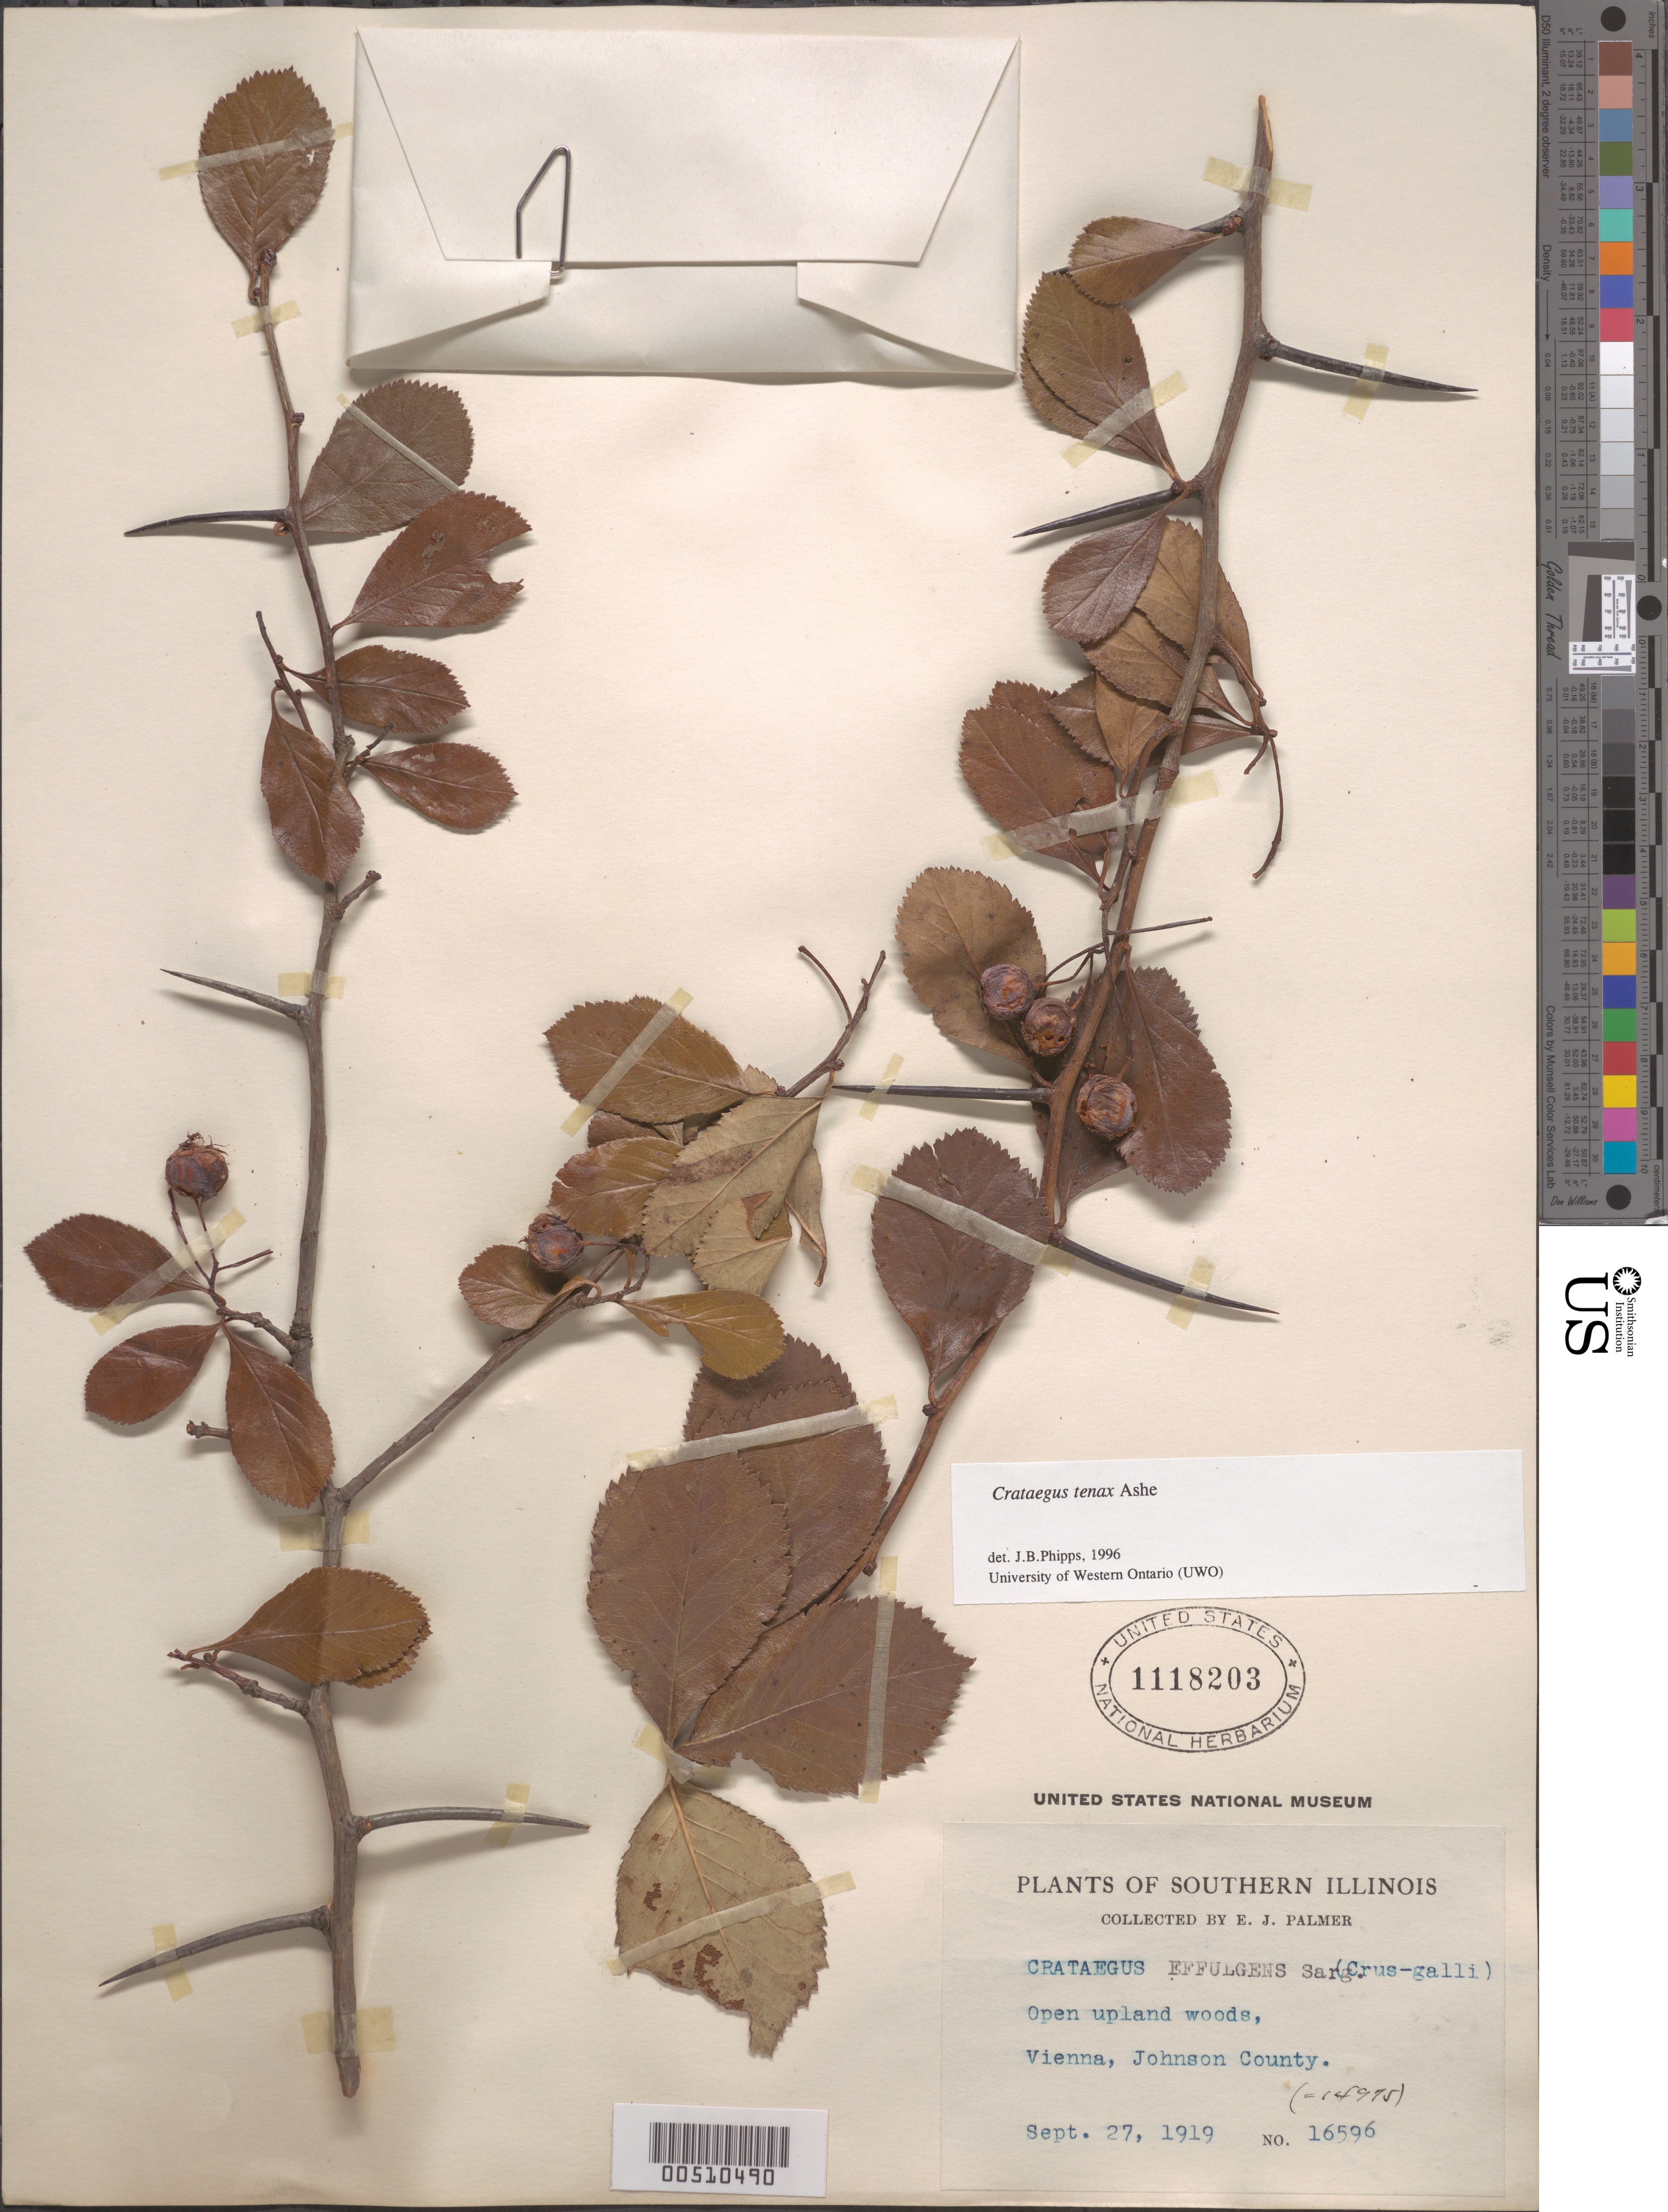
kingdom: Plantae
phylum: Tracheophyta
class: Magnoliopsida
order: Rosales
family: Rosaceae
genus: Crataegus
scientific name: Crataegus crus-galli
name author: L.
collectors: E. J. Palmer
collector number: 16596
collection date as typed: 27 Sep 1919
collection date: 1919-09-27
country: United States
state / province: Illinois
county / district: Johnson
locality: Vienna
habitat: Open upland woods.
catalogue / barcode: US 1118203